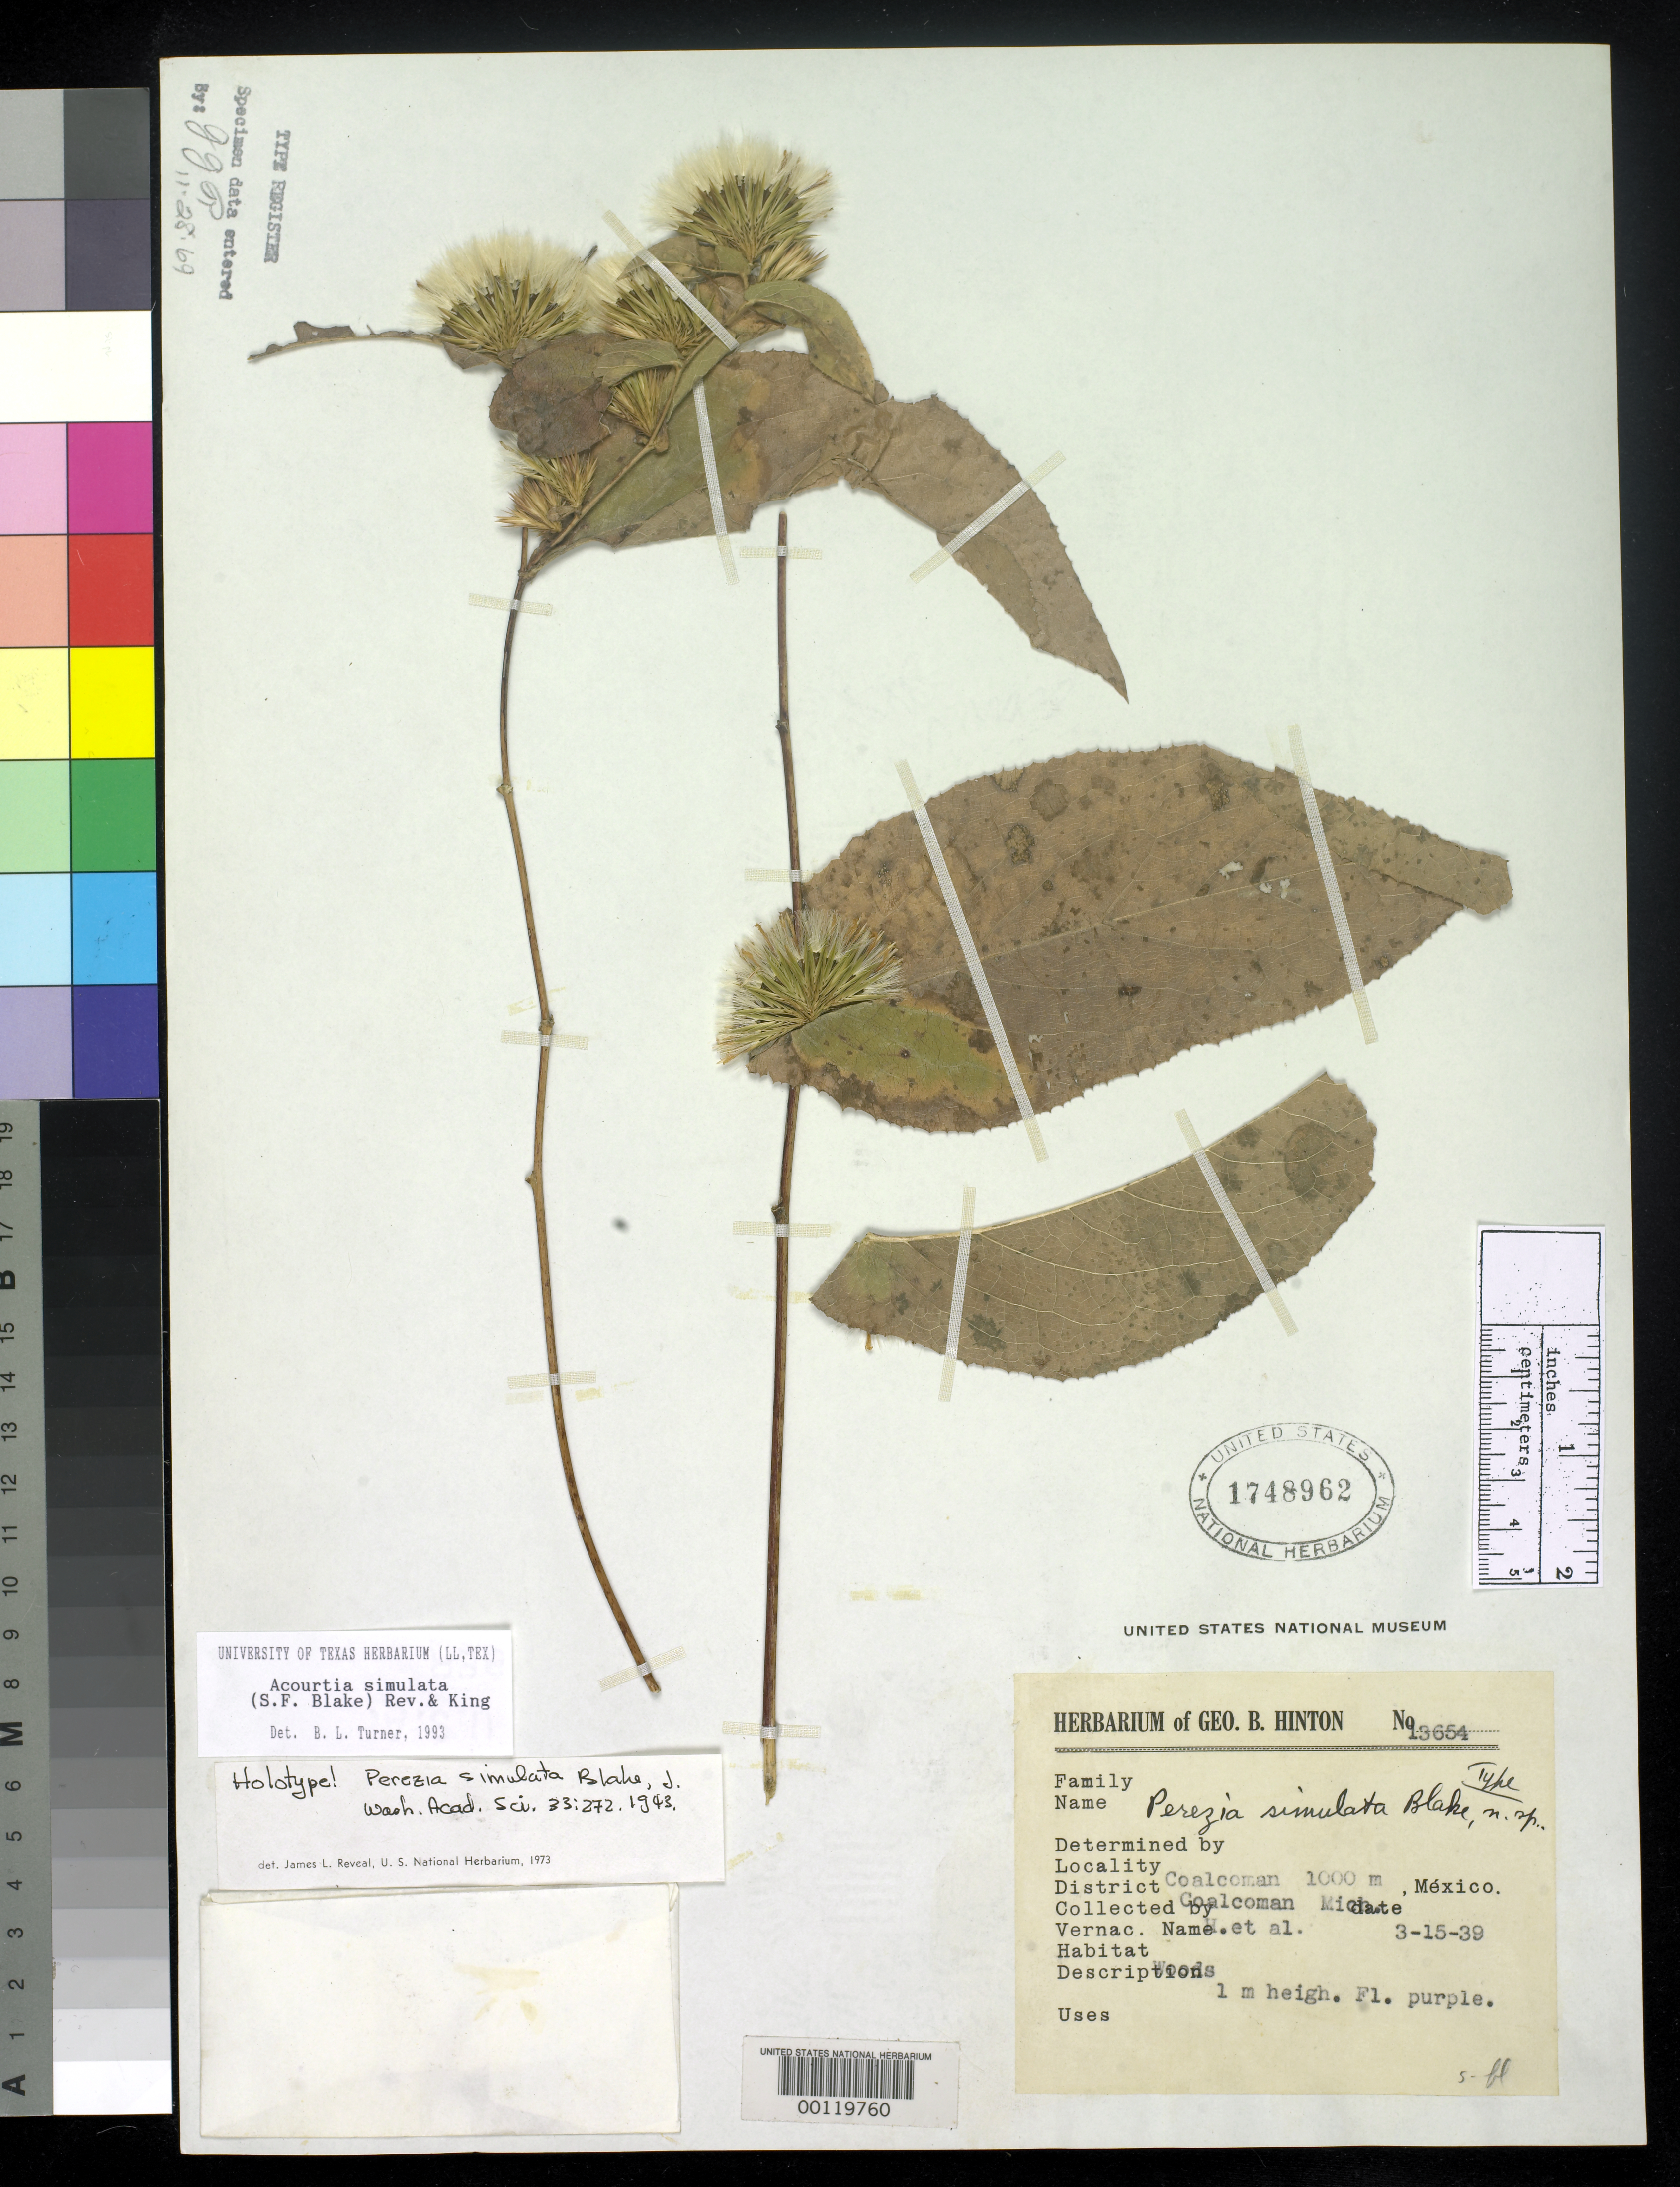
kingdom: Plantae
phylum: Tracheophyta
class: Magnoliopsida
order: Asterales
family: Asteraceae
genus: Perezia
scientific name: Perezia simulata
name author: S.F. Blake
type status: Holotype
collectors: G. B. Hinton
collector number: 13654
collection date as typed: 15 Mar 1939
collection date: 1939-03-15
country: Mexico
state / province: Michoacán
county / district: Coalcoman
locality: Coalcomán.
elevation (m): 1000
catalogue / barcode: US 1748962